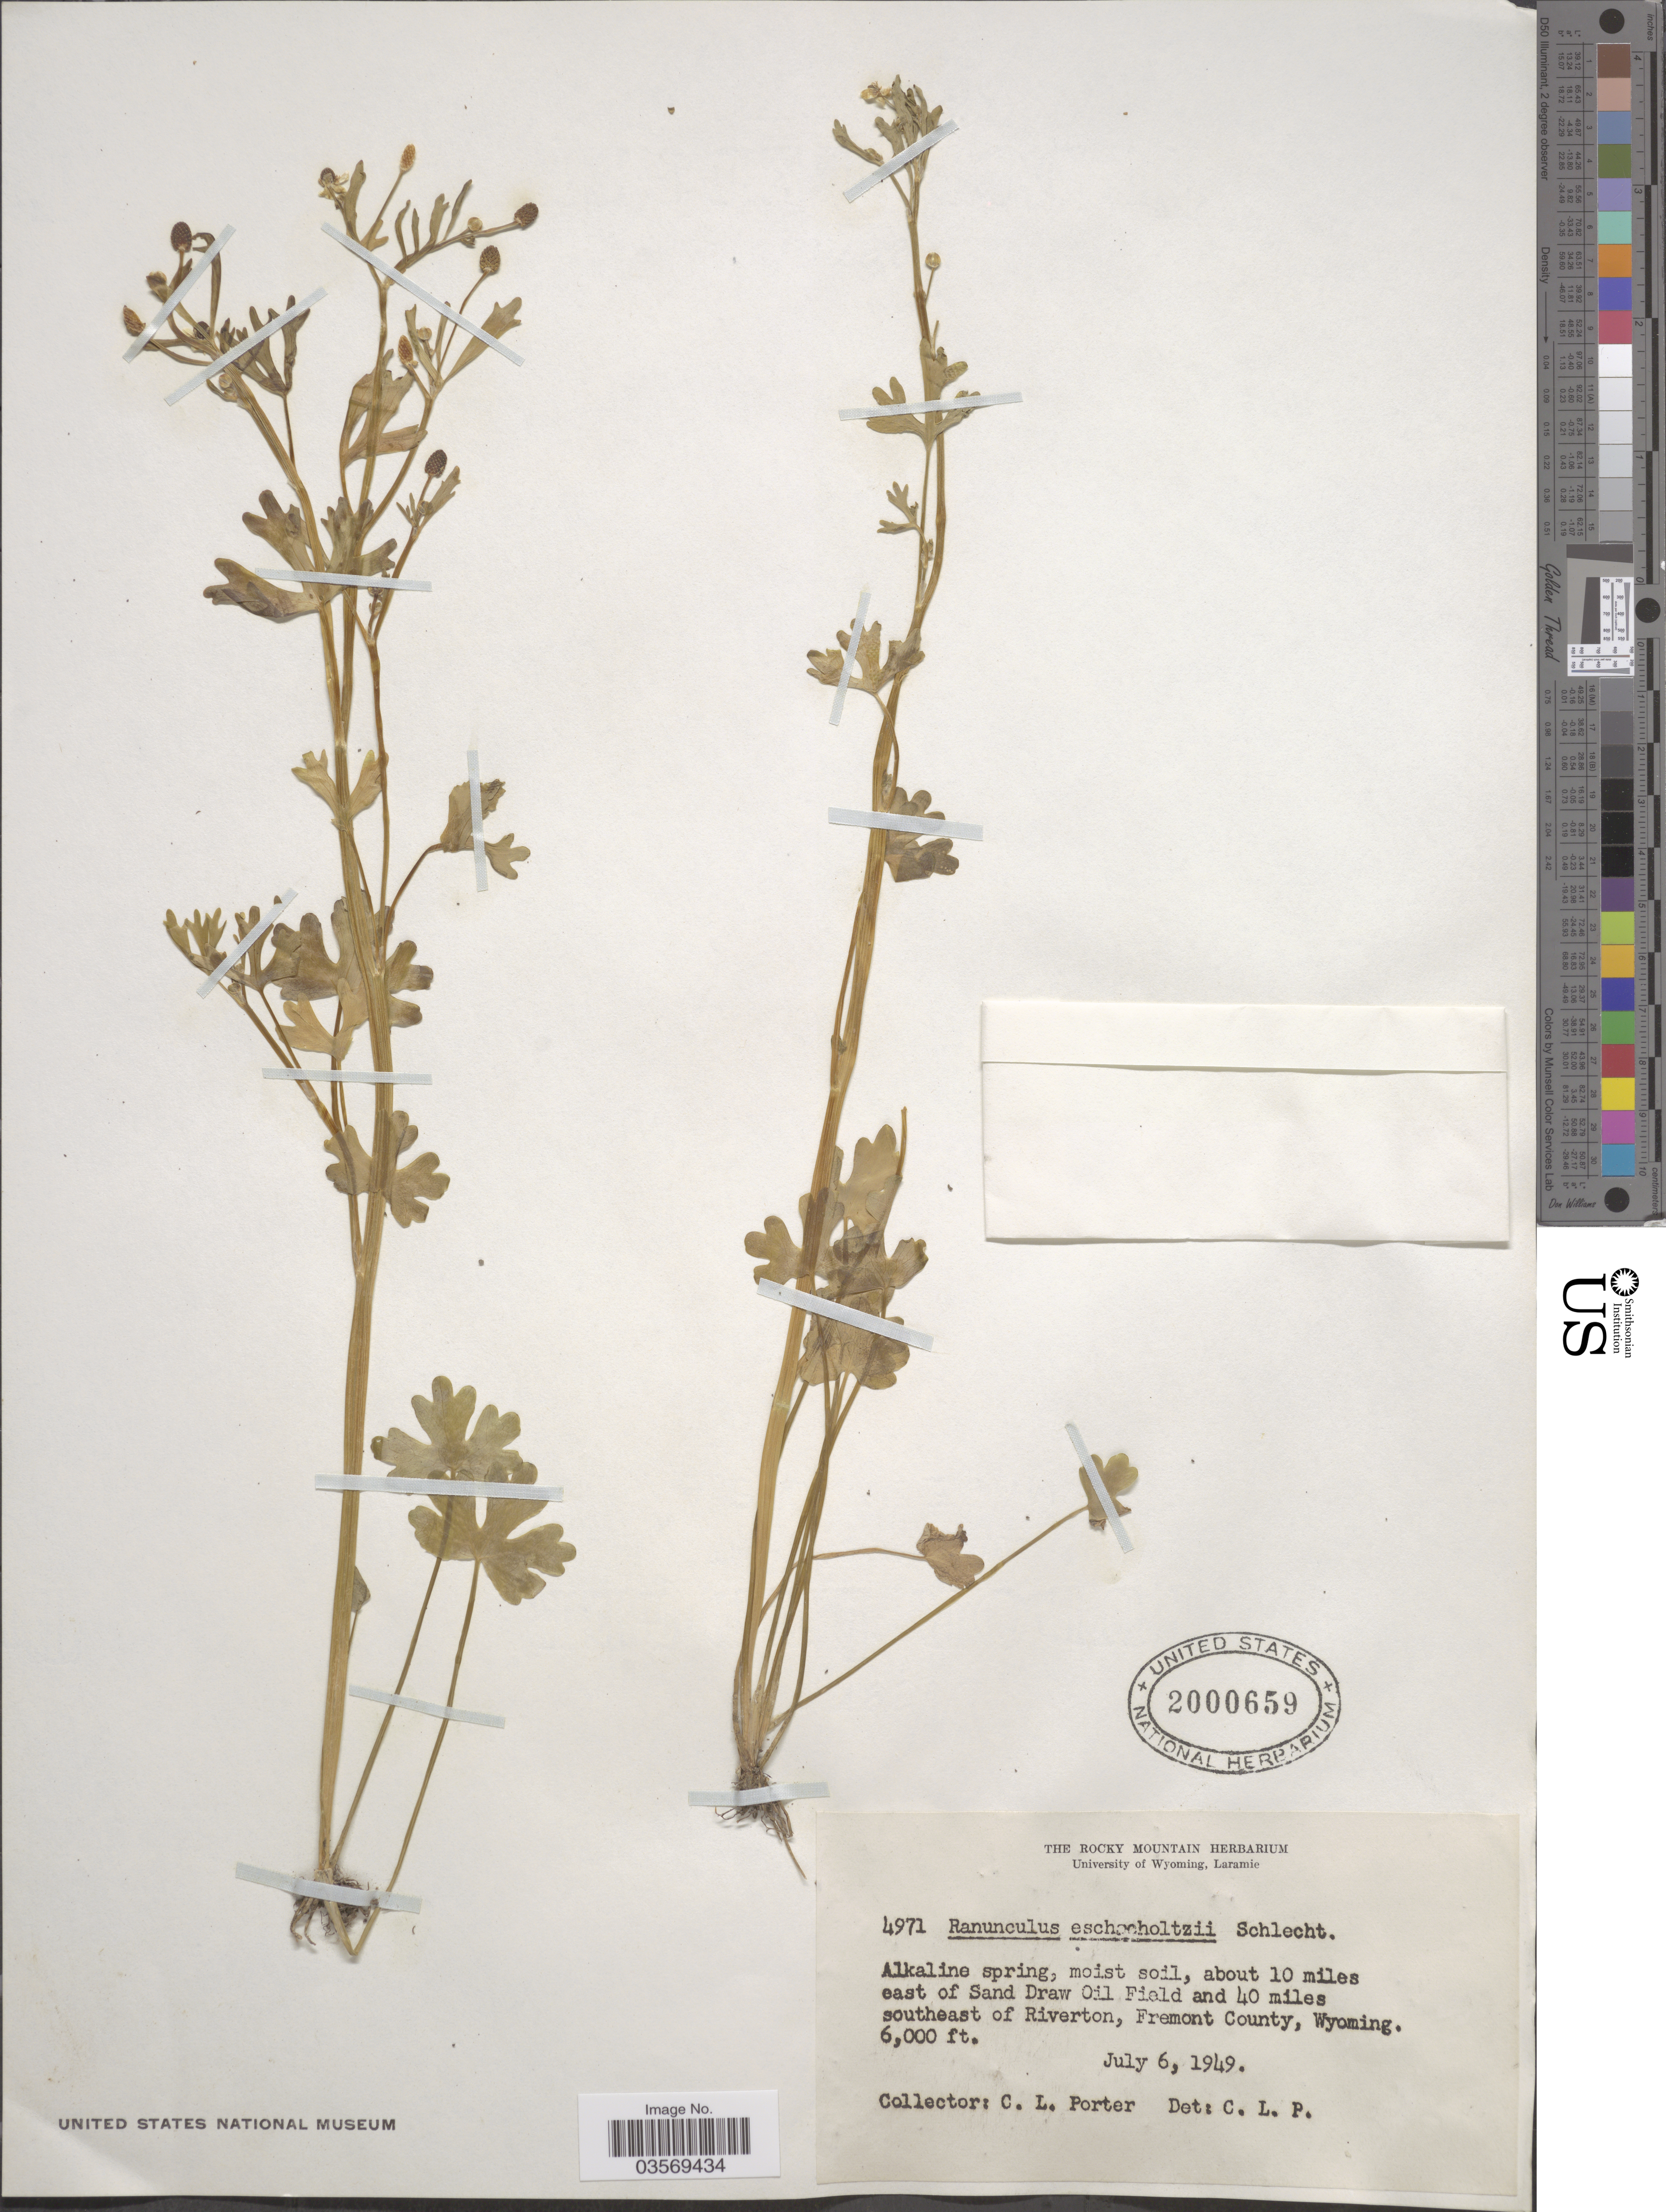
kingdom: Plantae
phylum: Tracheophyta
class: Magnoliopsida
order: Ranunculales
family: Ranunculaceae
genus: Ranunculus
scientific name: Ranunculus sceleratus var. multifidus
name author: Nutt.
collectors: C. L. Porter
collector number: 4971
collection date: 1949-07-06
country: United States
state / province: Wyoming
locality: Alkaline spring, about 10 miles east of Sand Draw Oil Field and 40 miles southeast of Riverton, Fremont County.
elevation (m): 1829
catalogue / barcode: US 2000659